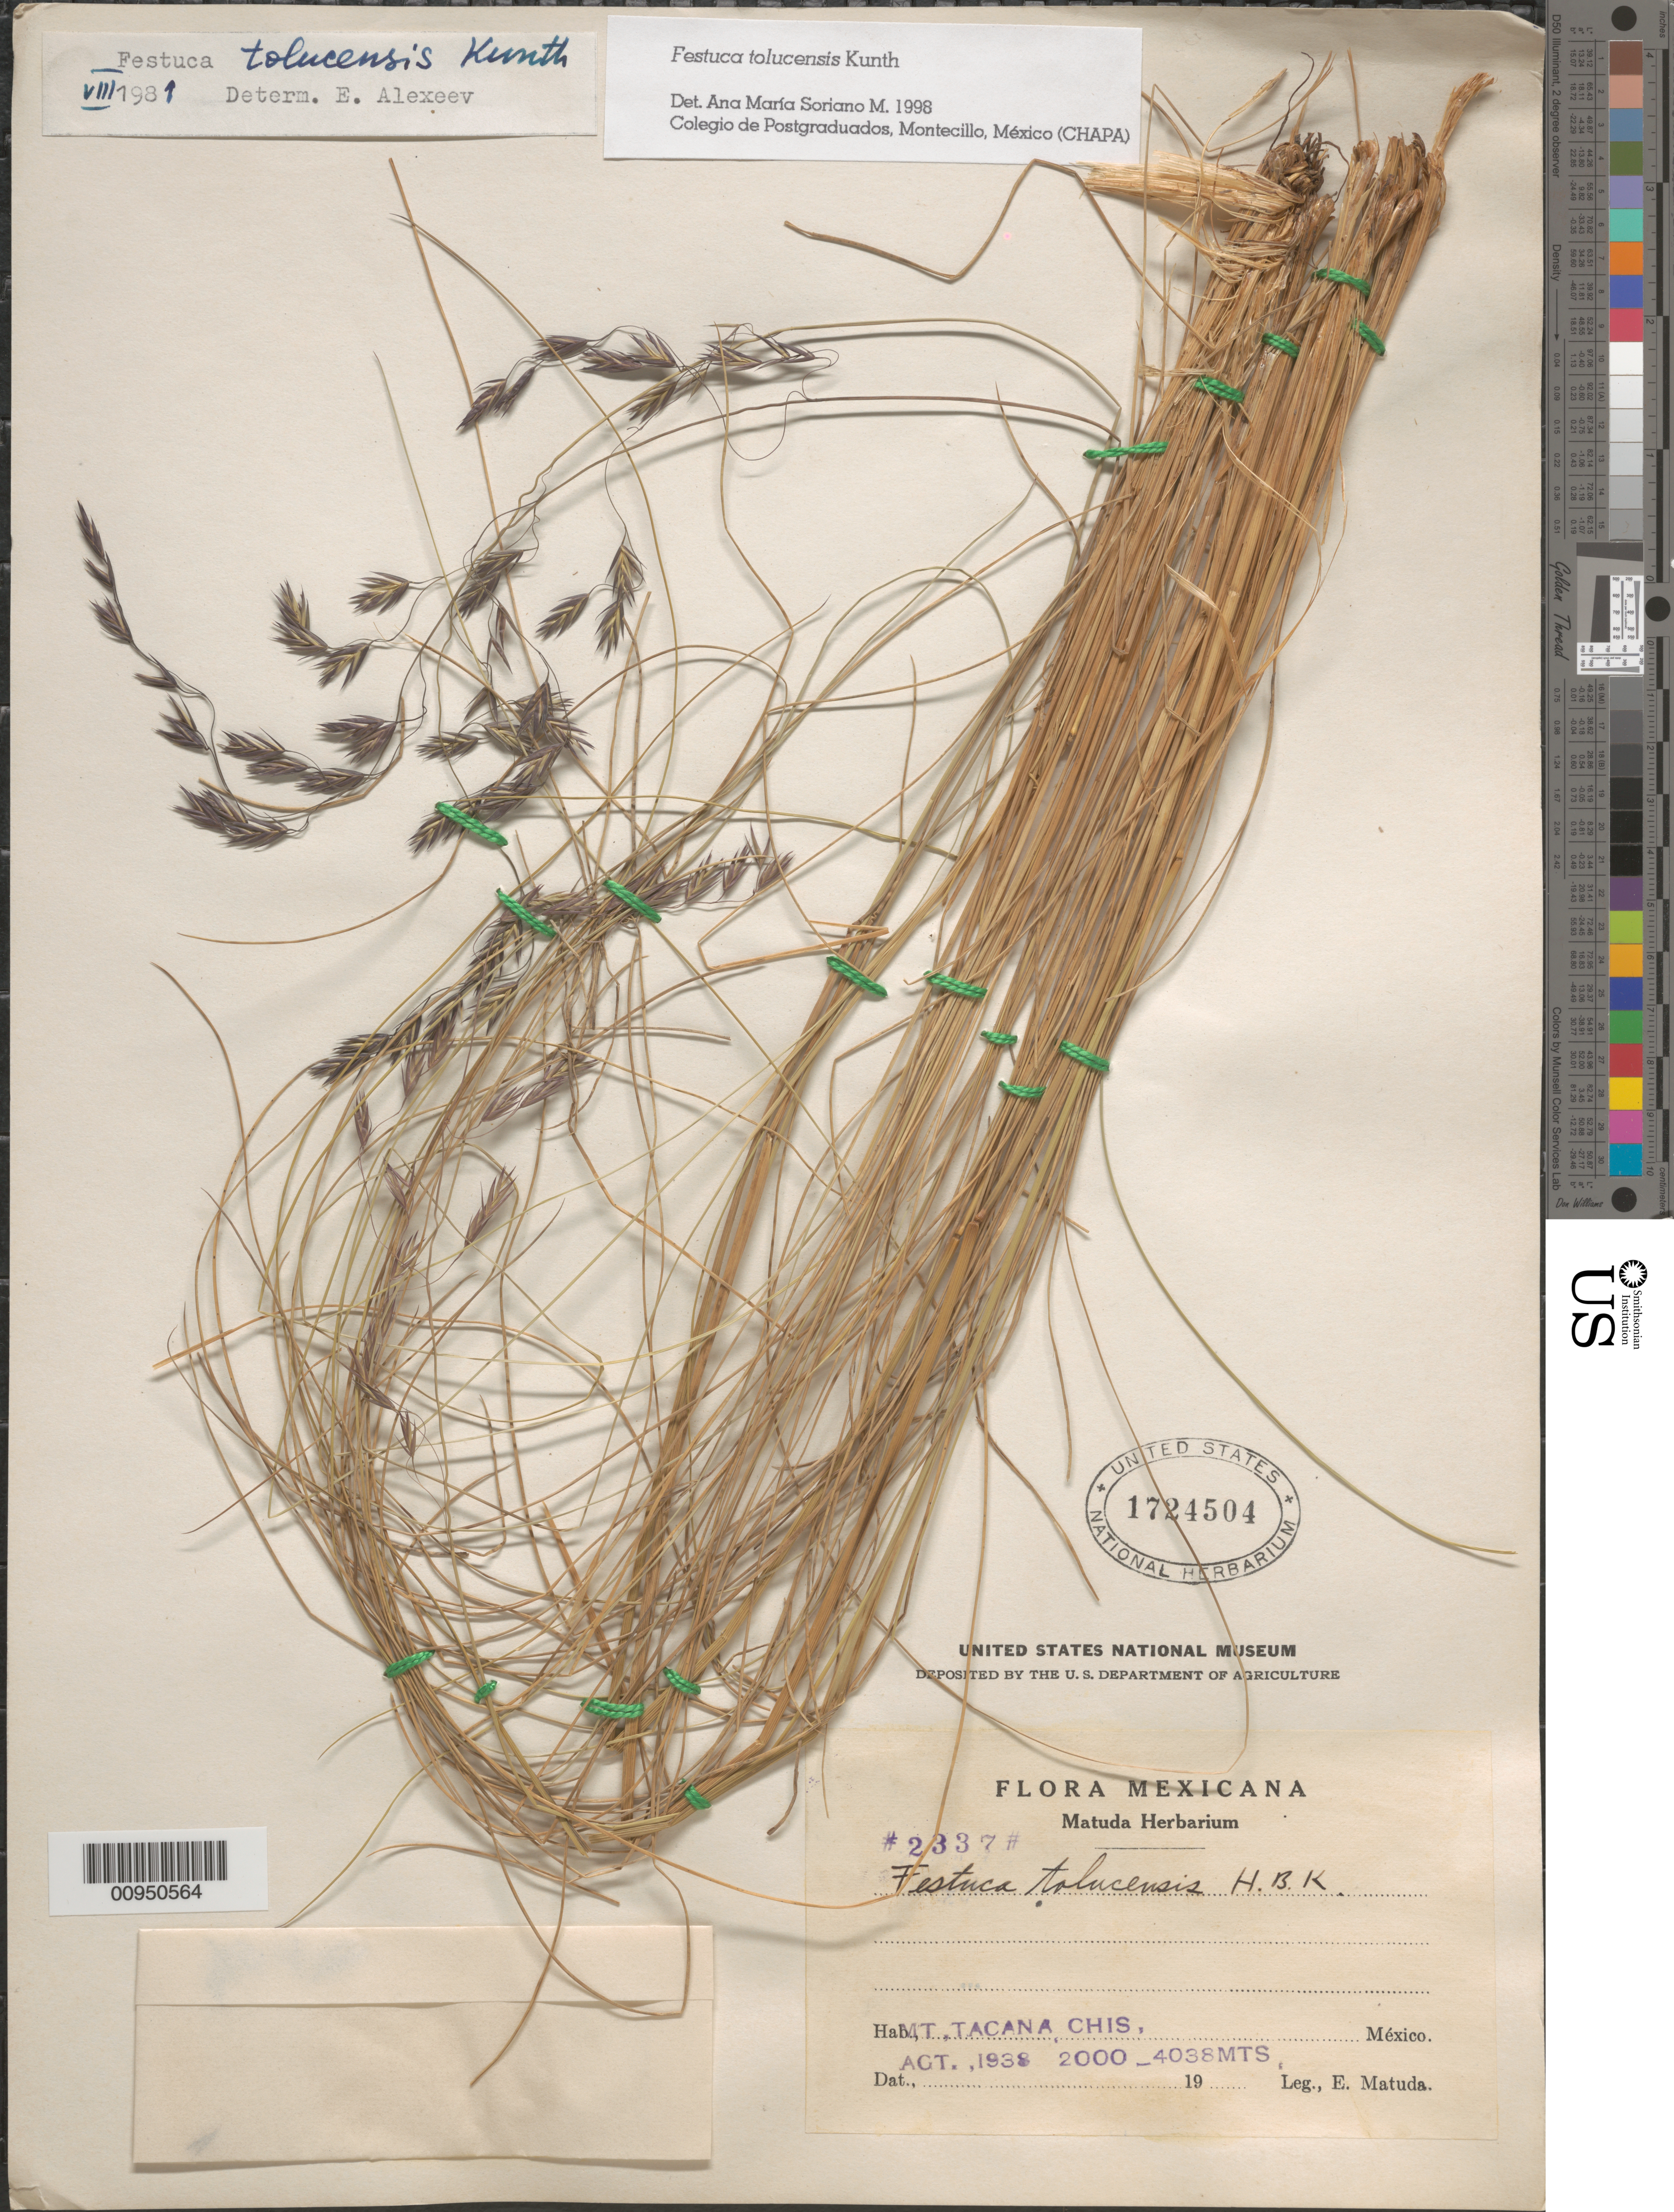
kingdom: Plantae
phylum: Tracheophyta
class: Liliopsida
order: Poales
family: Poaceae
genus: Festuca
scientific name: Festuca tolucensis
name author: Kunth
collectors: E. Matuda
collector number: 2337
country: Mexico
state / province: México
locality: Mt. Tacana, Chis.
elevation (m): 2000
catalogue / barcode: US 1724504